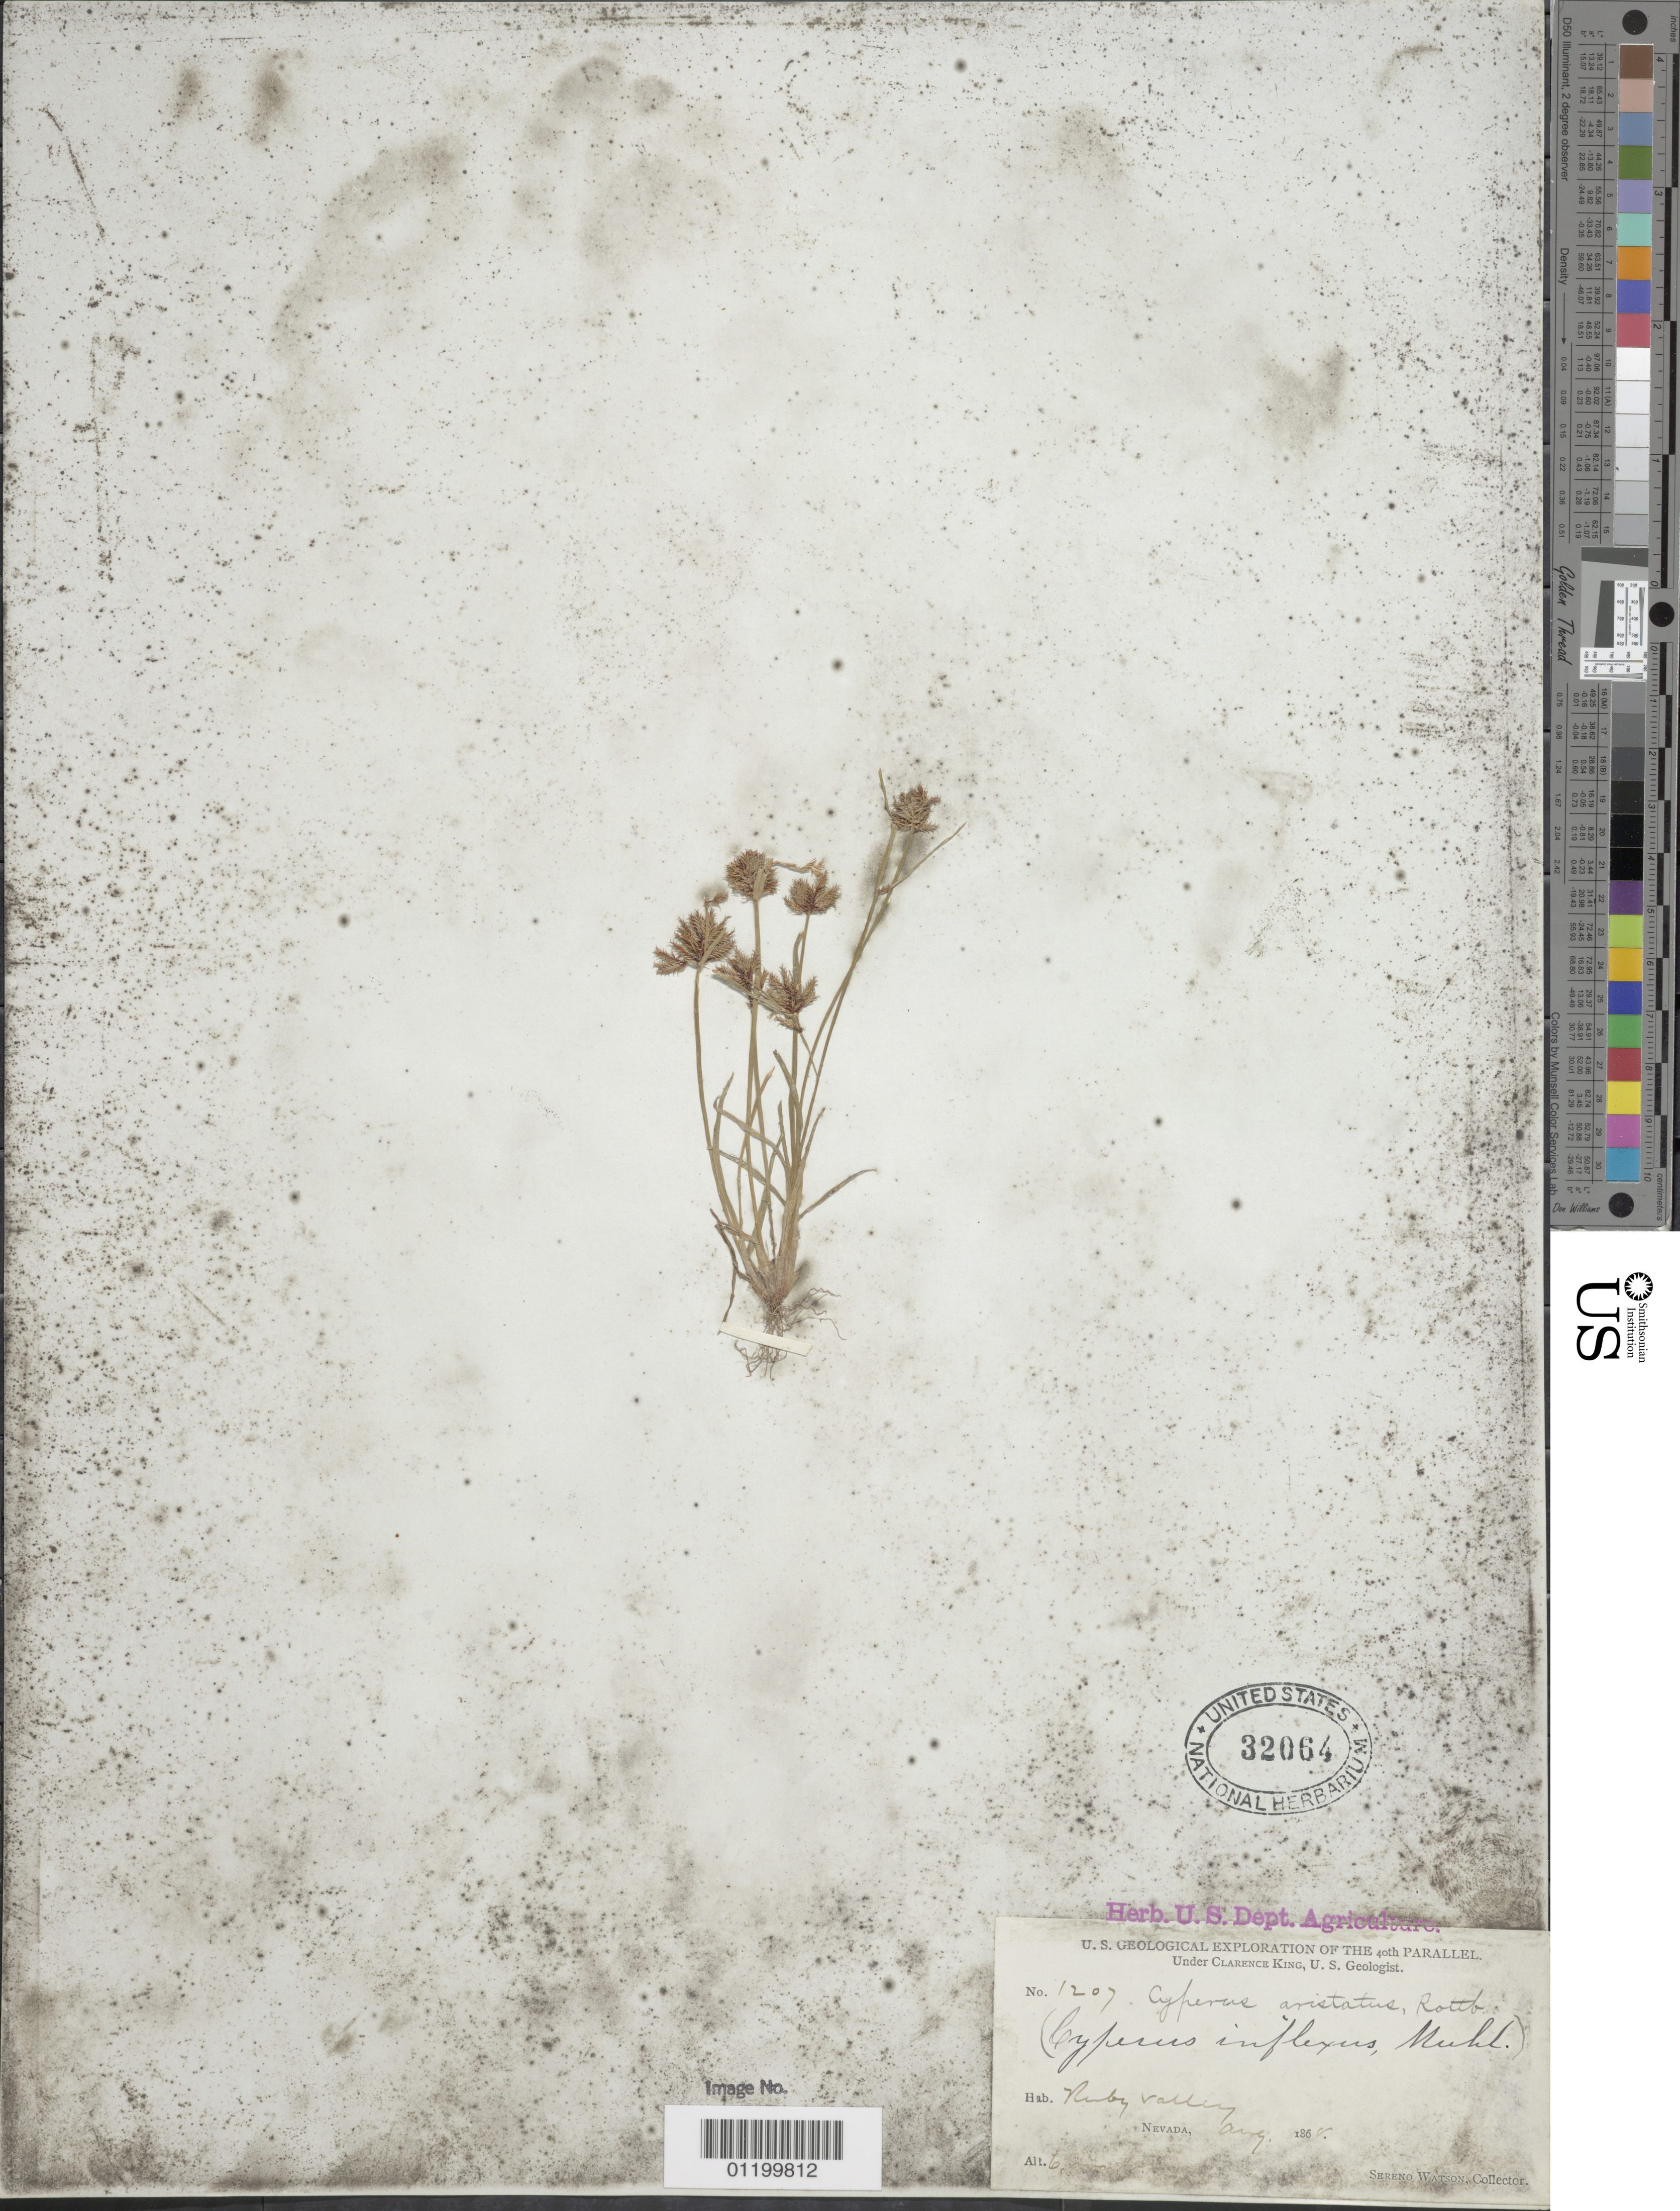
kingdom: Plantae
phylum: Tracheophyta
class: Liliopsida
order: Poales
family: Cyperaceae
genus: Cyperus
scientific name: Cyperus squarrosus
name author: L.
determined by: Strong, Mark T., (BOT), Smithsonian Institution - National Museum of Natural History (UNITED STATES)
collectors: S. Watson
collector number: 1207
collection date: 1868-08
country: United States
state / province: Nevada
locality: Ruby Valley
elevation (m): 1829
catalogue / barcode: US 32064